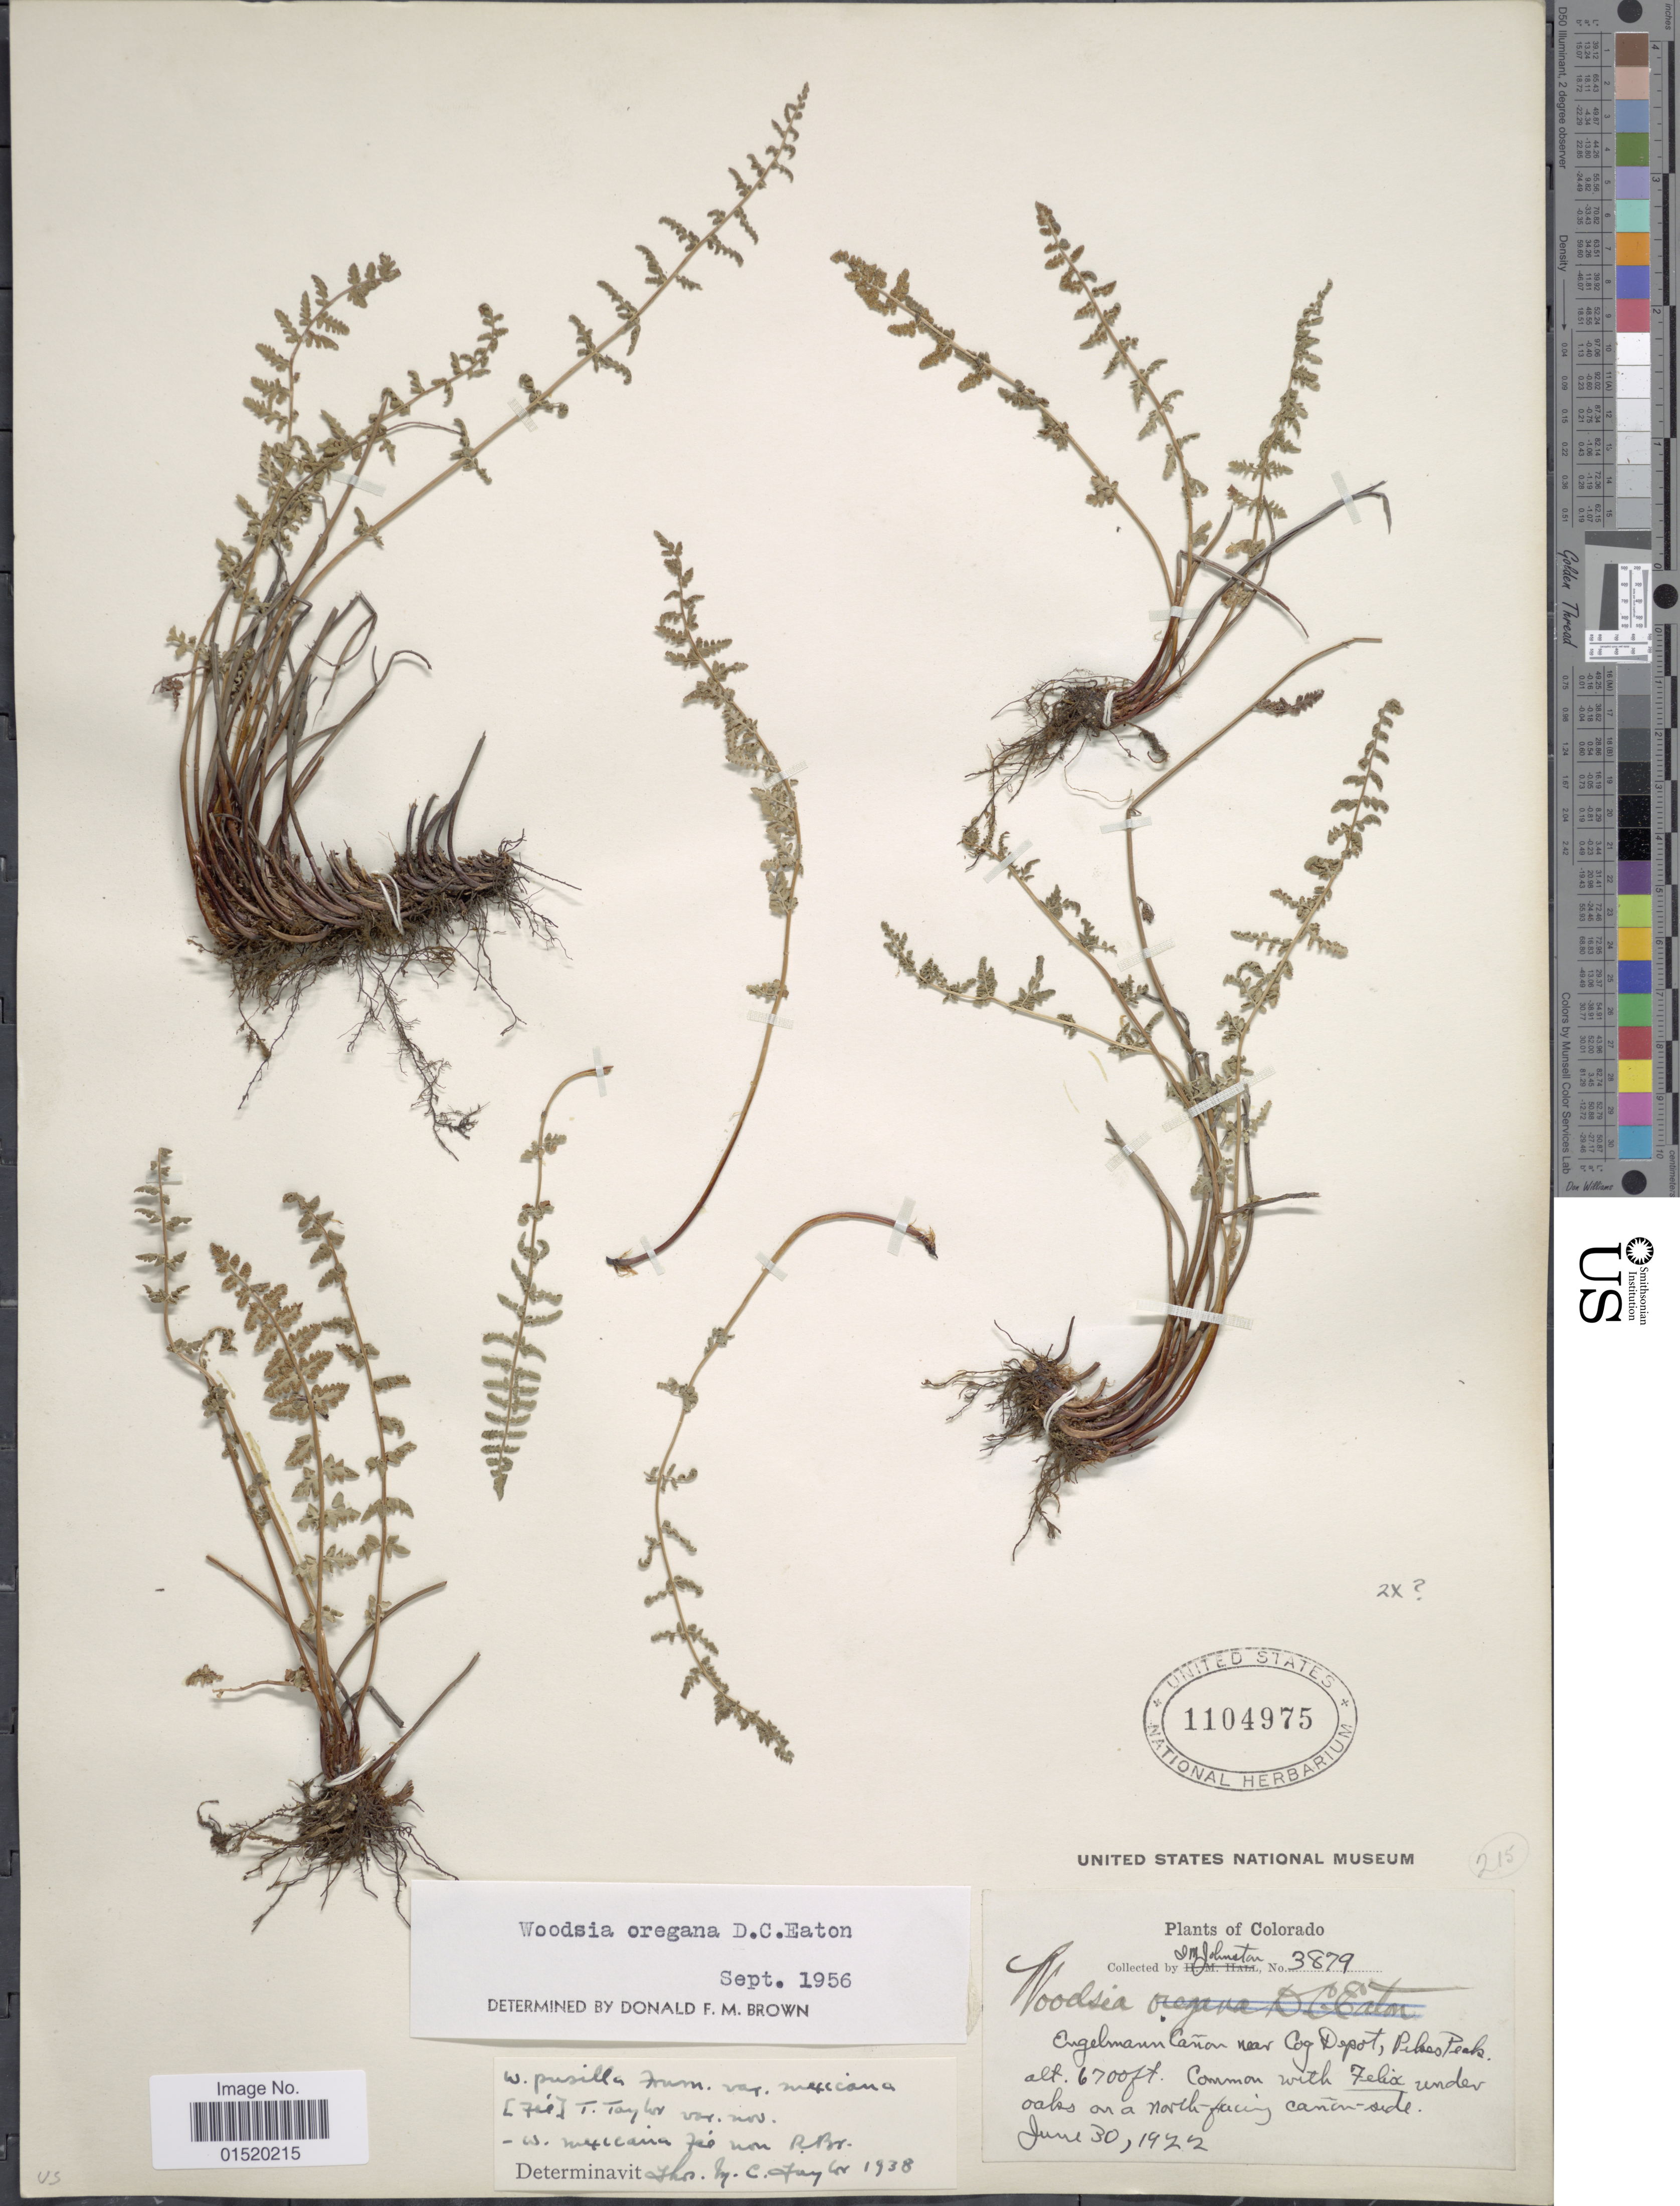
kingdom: Plantae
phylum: Tracheophyta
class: Polypodiopsida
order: Polypodiales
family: Woodsiaceae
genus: Woodsia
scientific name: Woodsia oregana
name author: D.C. Eaton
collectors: J. Johnston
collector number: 3879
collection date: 1922-06-30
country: United States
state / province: Colorado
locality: Engelman Cañon near Cog Depot, Pikes Peak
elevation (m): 2042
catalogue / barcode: US 1104975